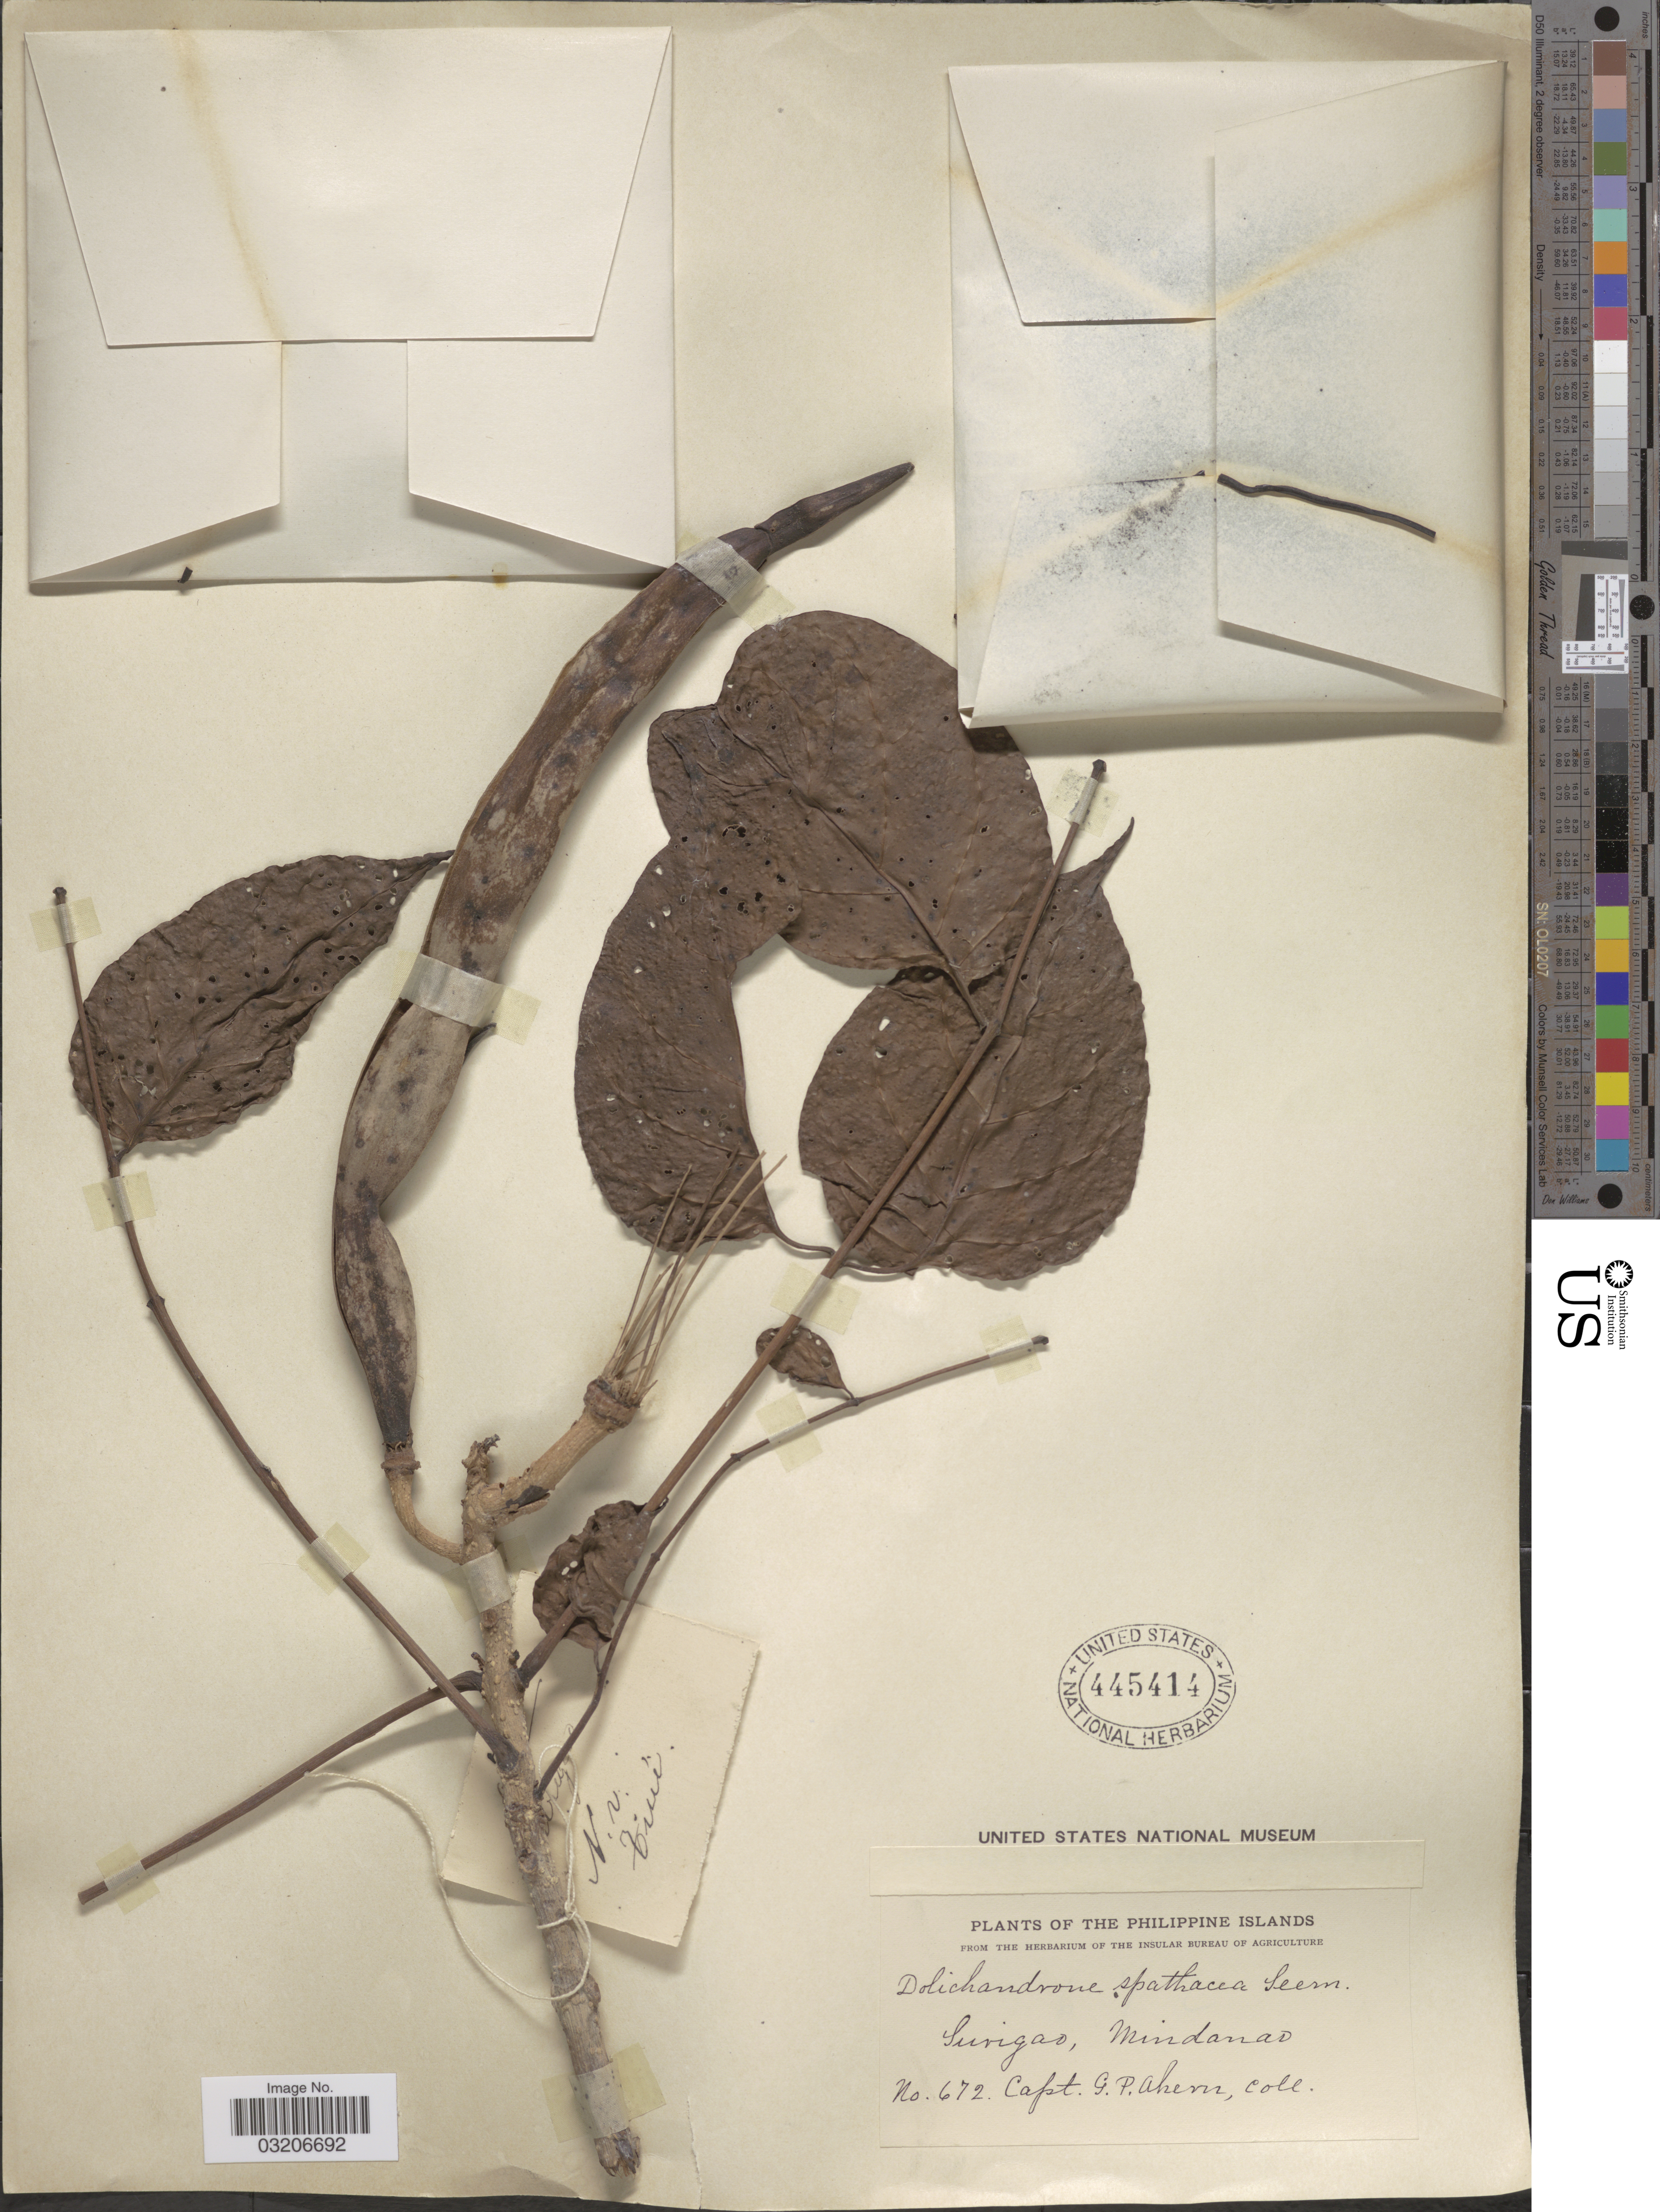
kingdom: Plantae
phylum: Tracheophyta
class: Magnoliopsida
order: Lamiales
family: Bignoniaceae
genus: Dolichandrone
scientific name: Dolichandrone spathacea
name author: (L. f.) K. Schum.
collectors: G. Ahern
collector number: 672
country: Philippines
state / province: Caraga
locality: The Philippine Islands. Surigao, Mindanao.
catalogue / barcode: US 445414